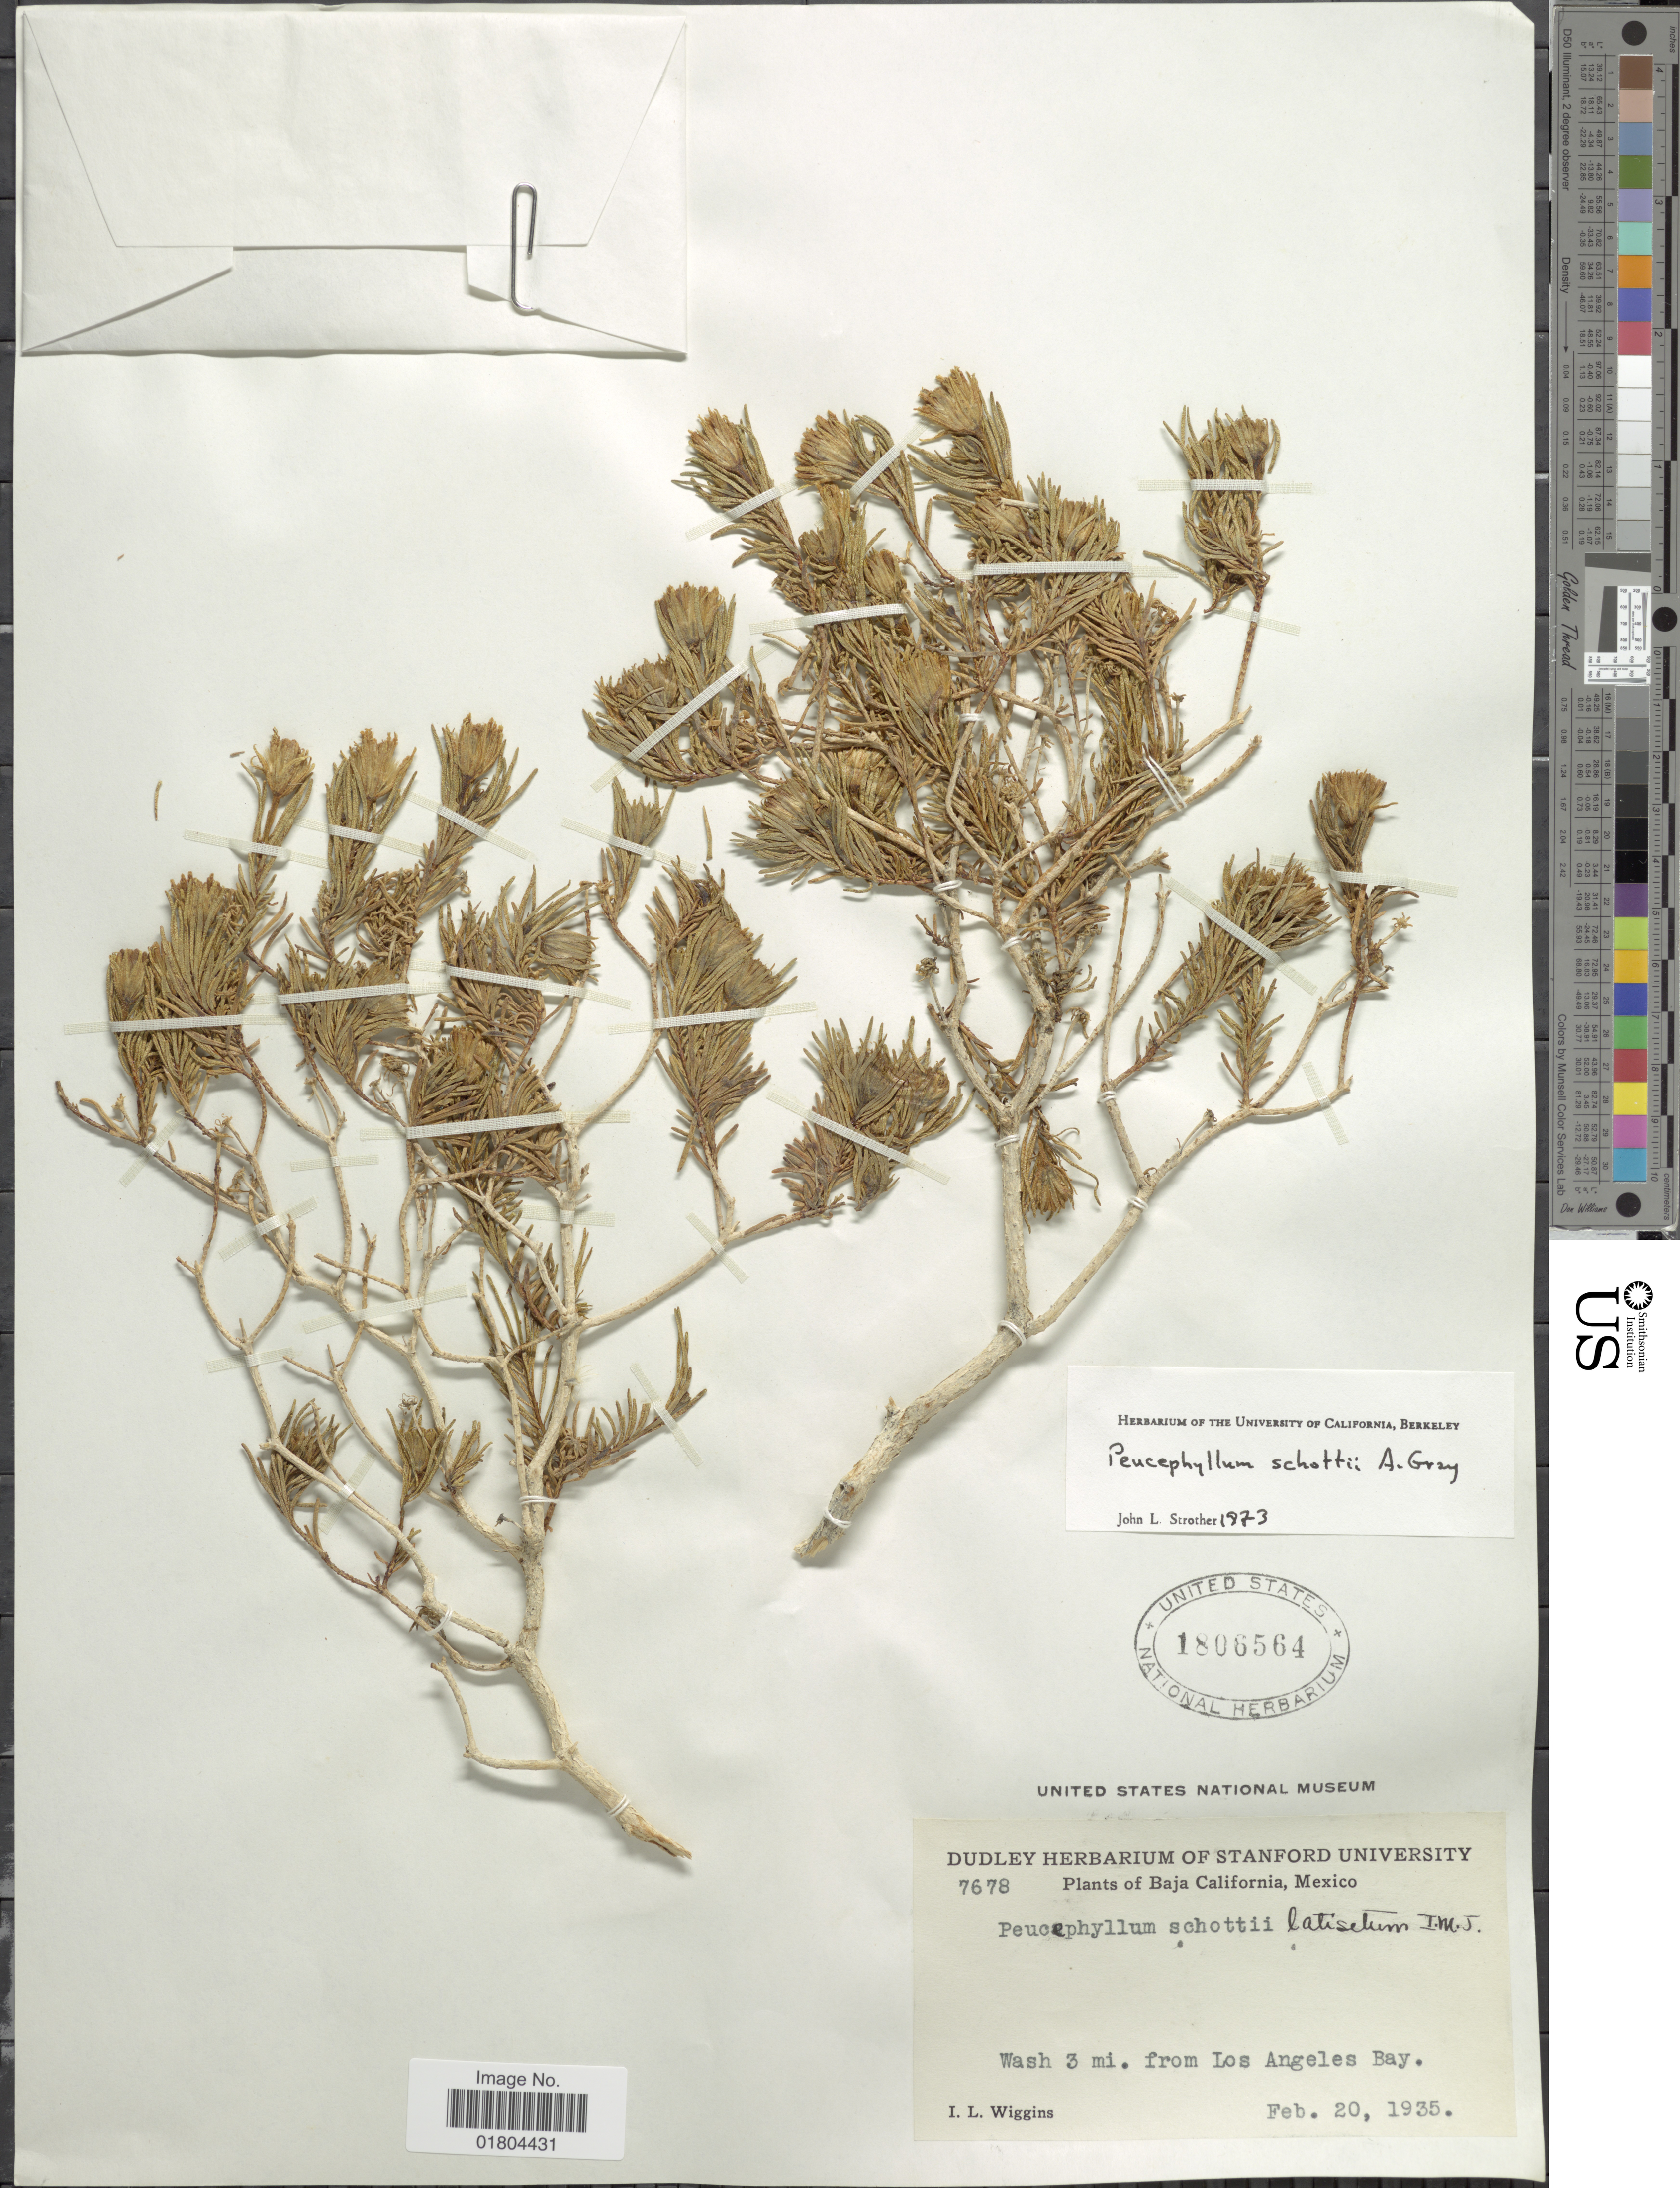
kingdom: Plantae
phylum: Tracheophyta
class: Magnoliopsida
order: Asterales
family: Asteraceae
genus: Peucephyllum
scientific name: Peucephyllum schottii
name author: A. Gray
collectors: I. L. Wiggins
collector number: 7678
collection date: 1935-02-20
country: Mexico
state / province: Baja California Sur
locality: Wash 3 mi from Los Angeles Bay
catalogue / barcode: US 1806564